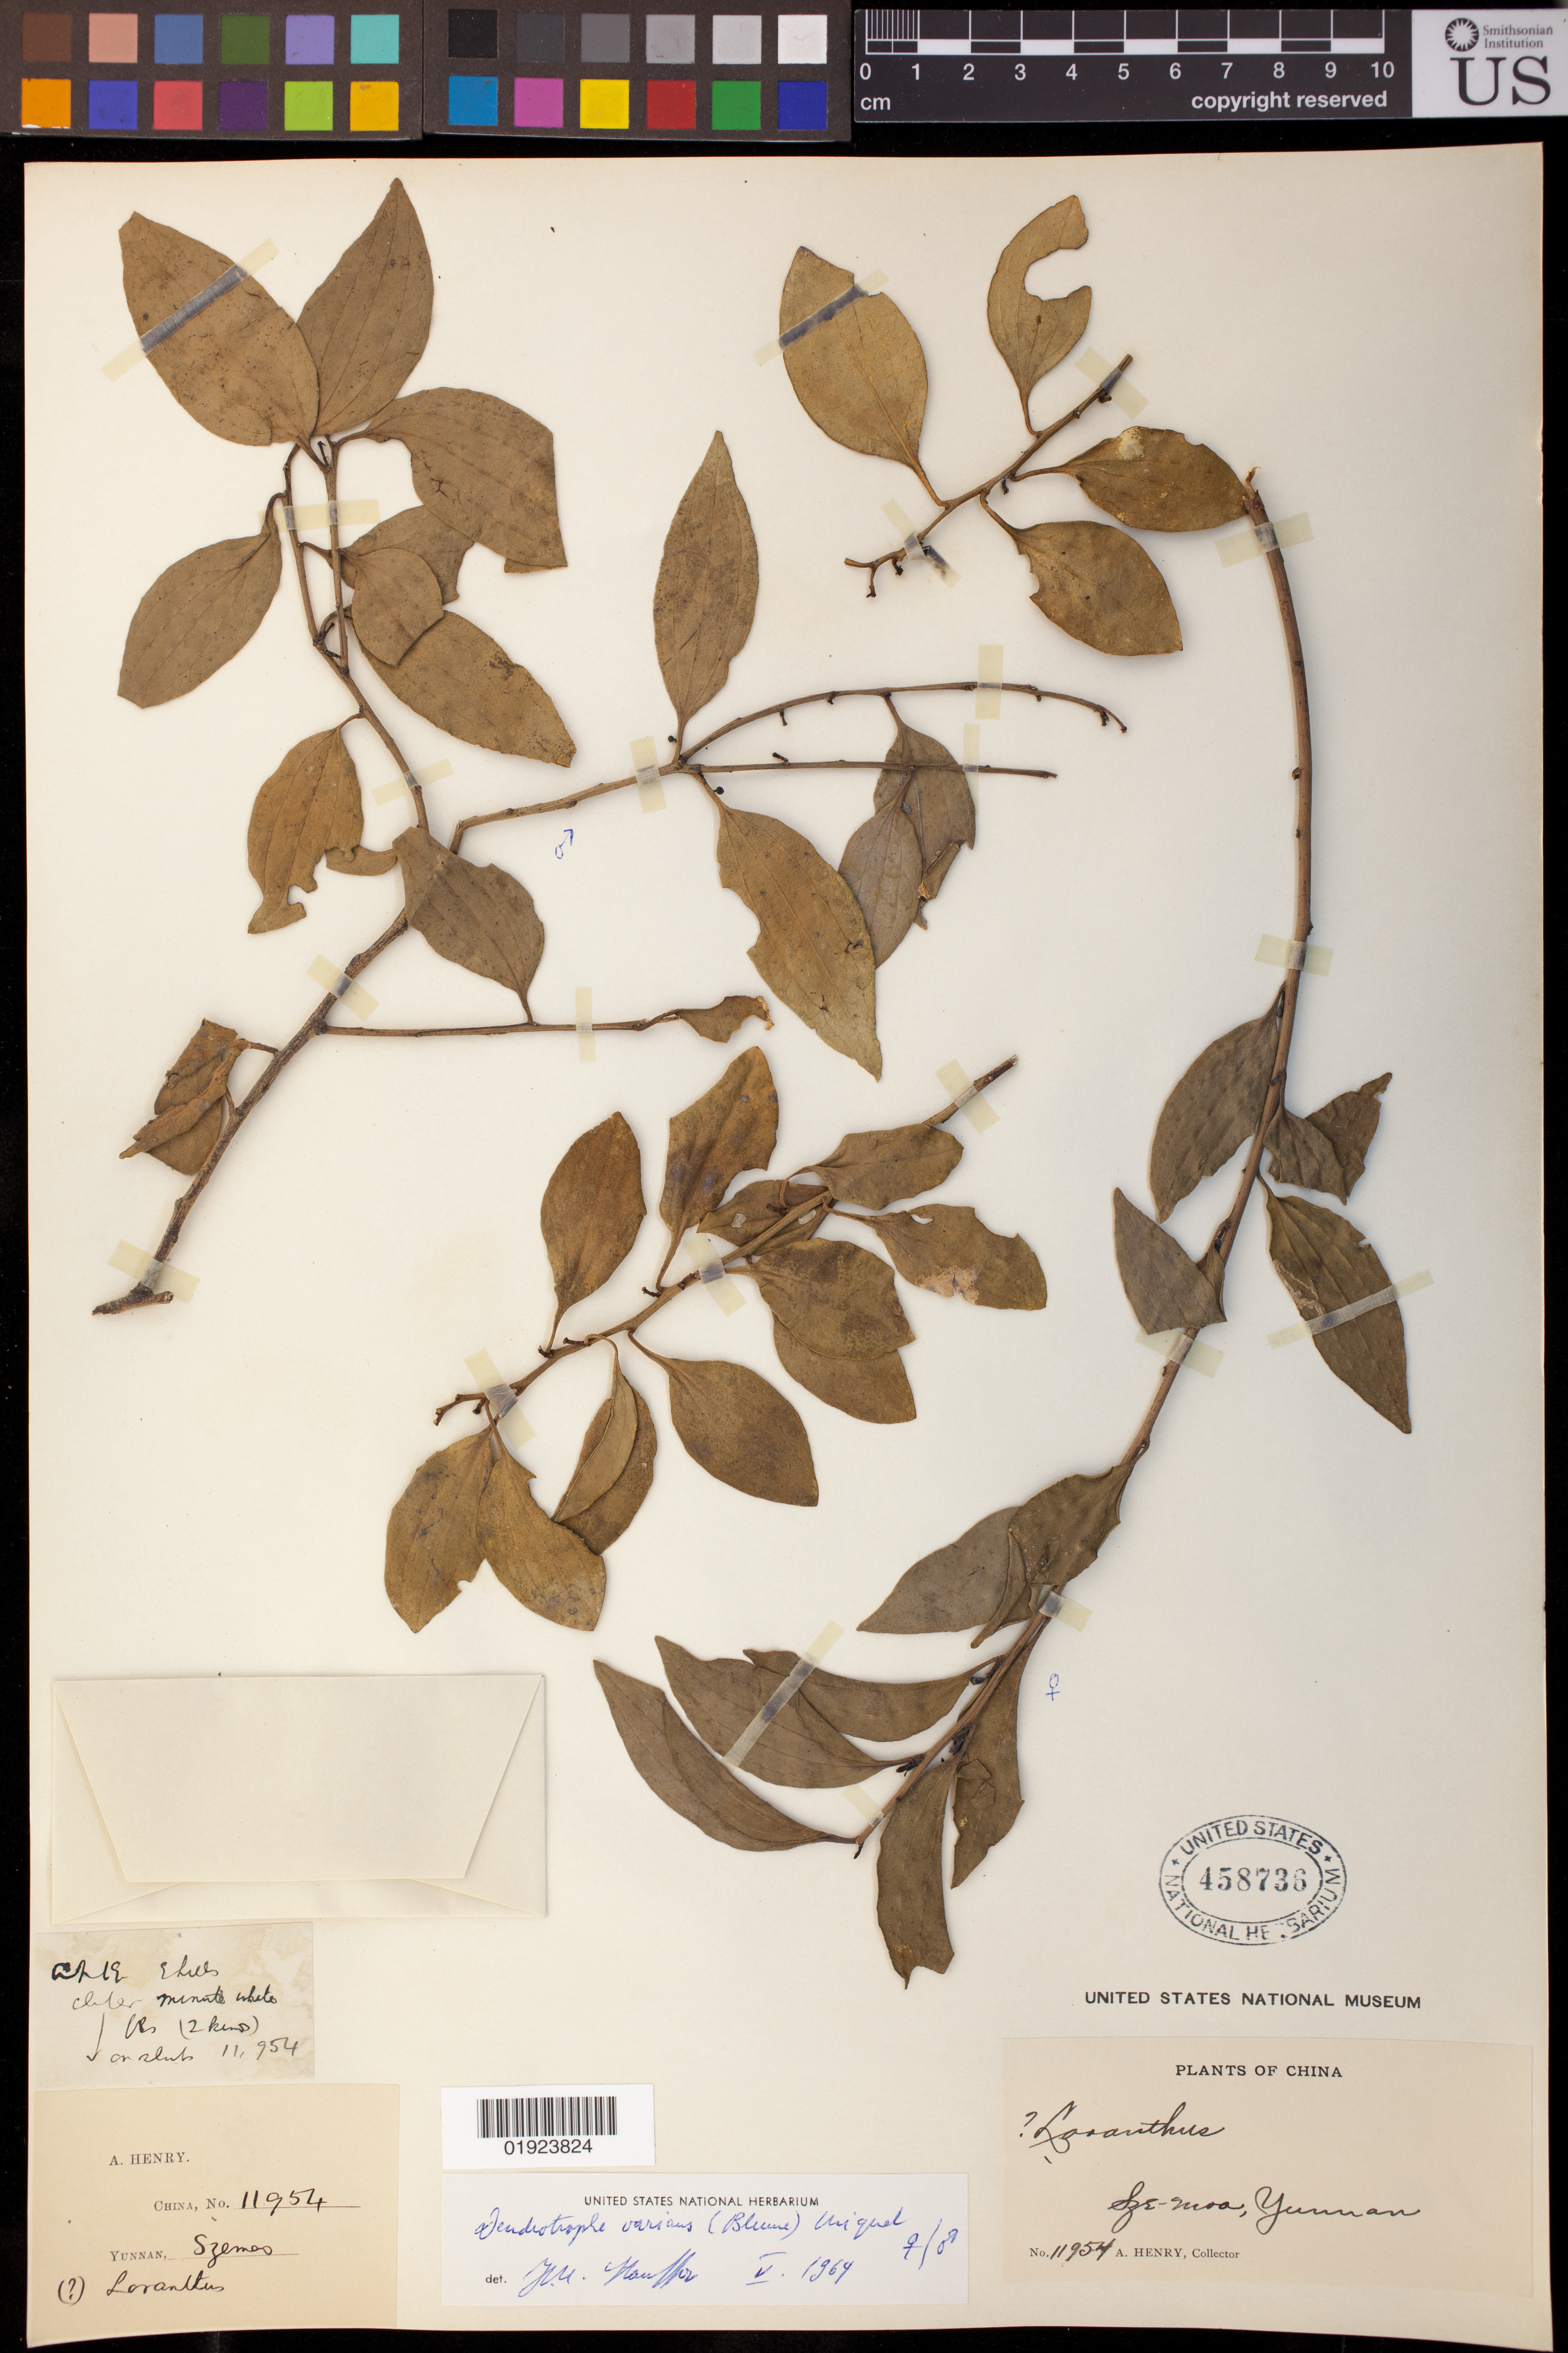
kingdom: Plantae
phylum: Tracheophyta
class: Magnoliopsida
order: Santalales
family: Amphorogynaceae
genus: Dendrotrophe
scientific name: Dendrotrophe varians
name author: (Blume) Miq.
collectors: A. Henry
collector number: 11954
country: China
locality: Szemao [Simao]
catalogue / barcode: US 458736